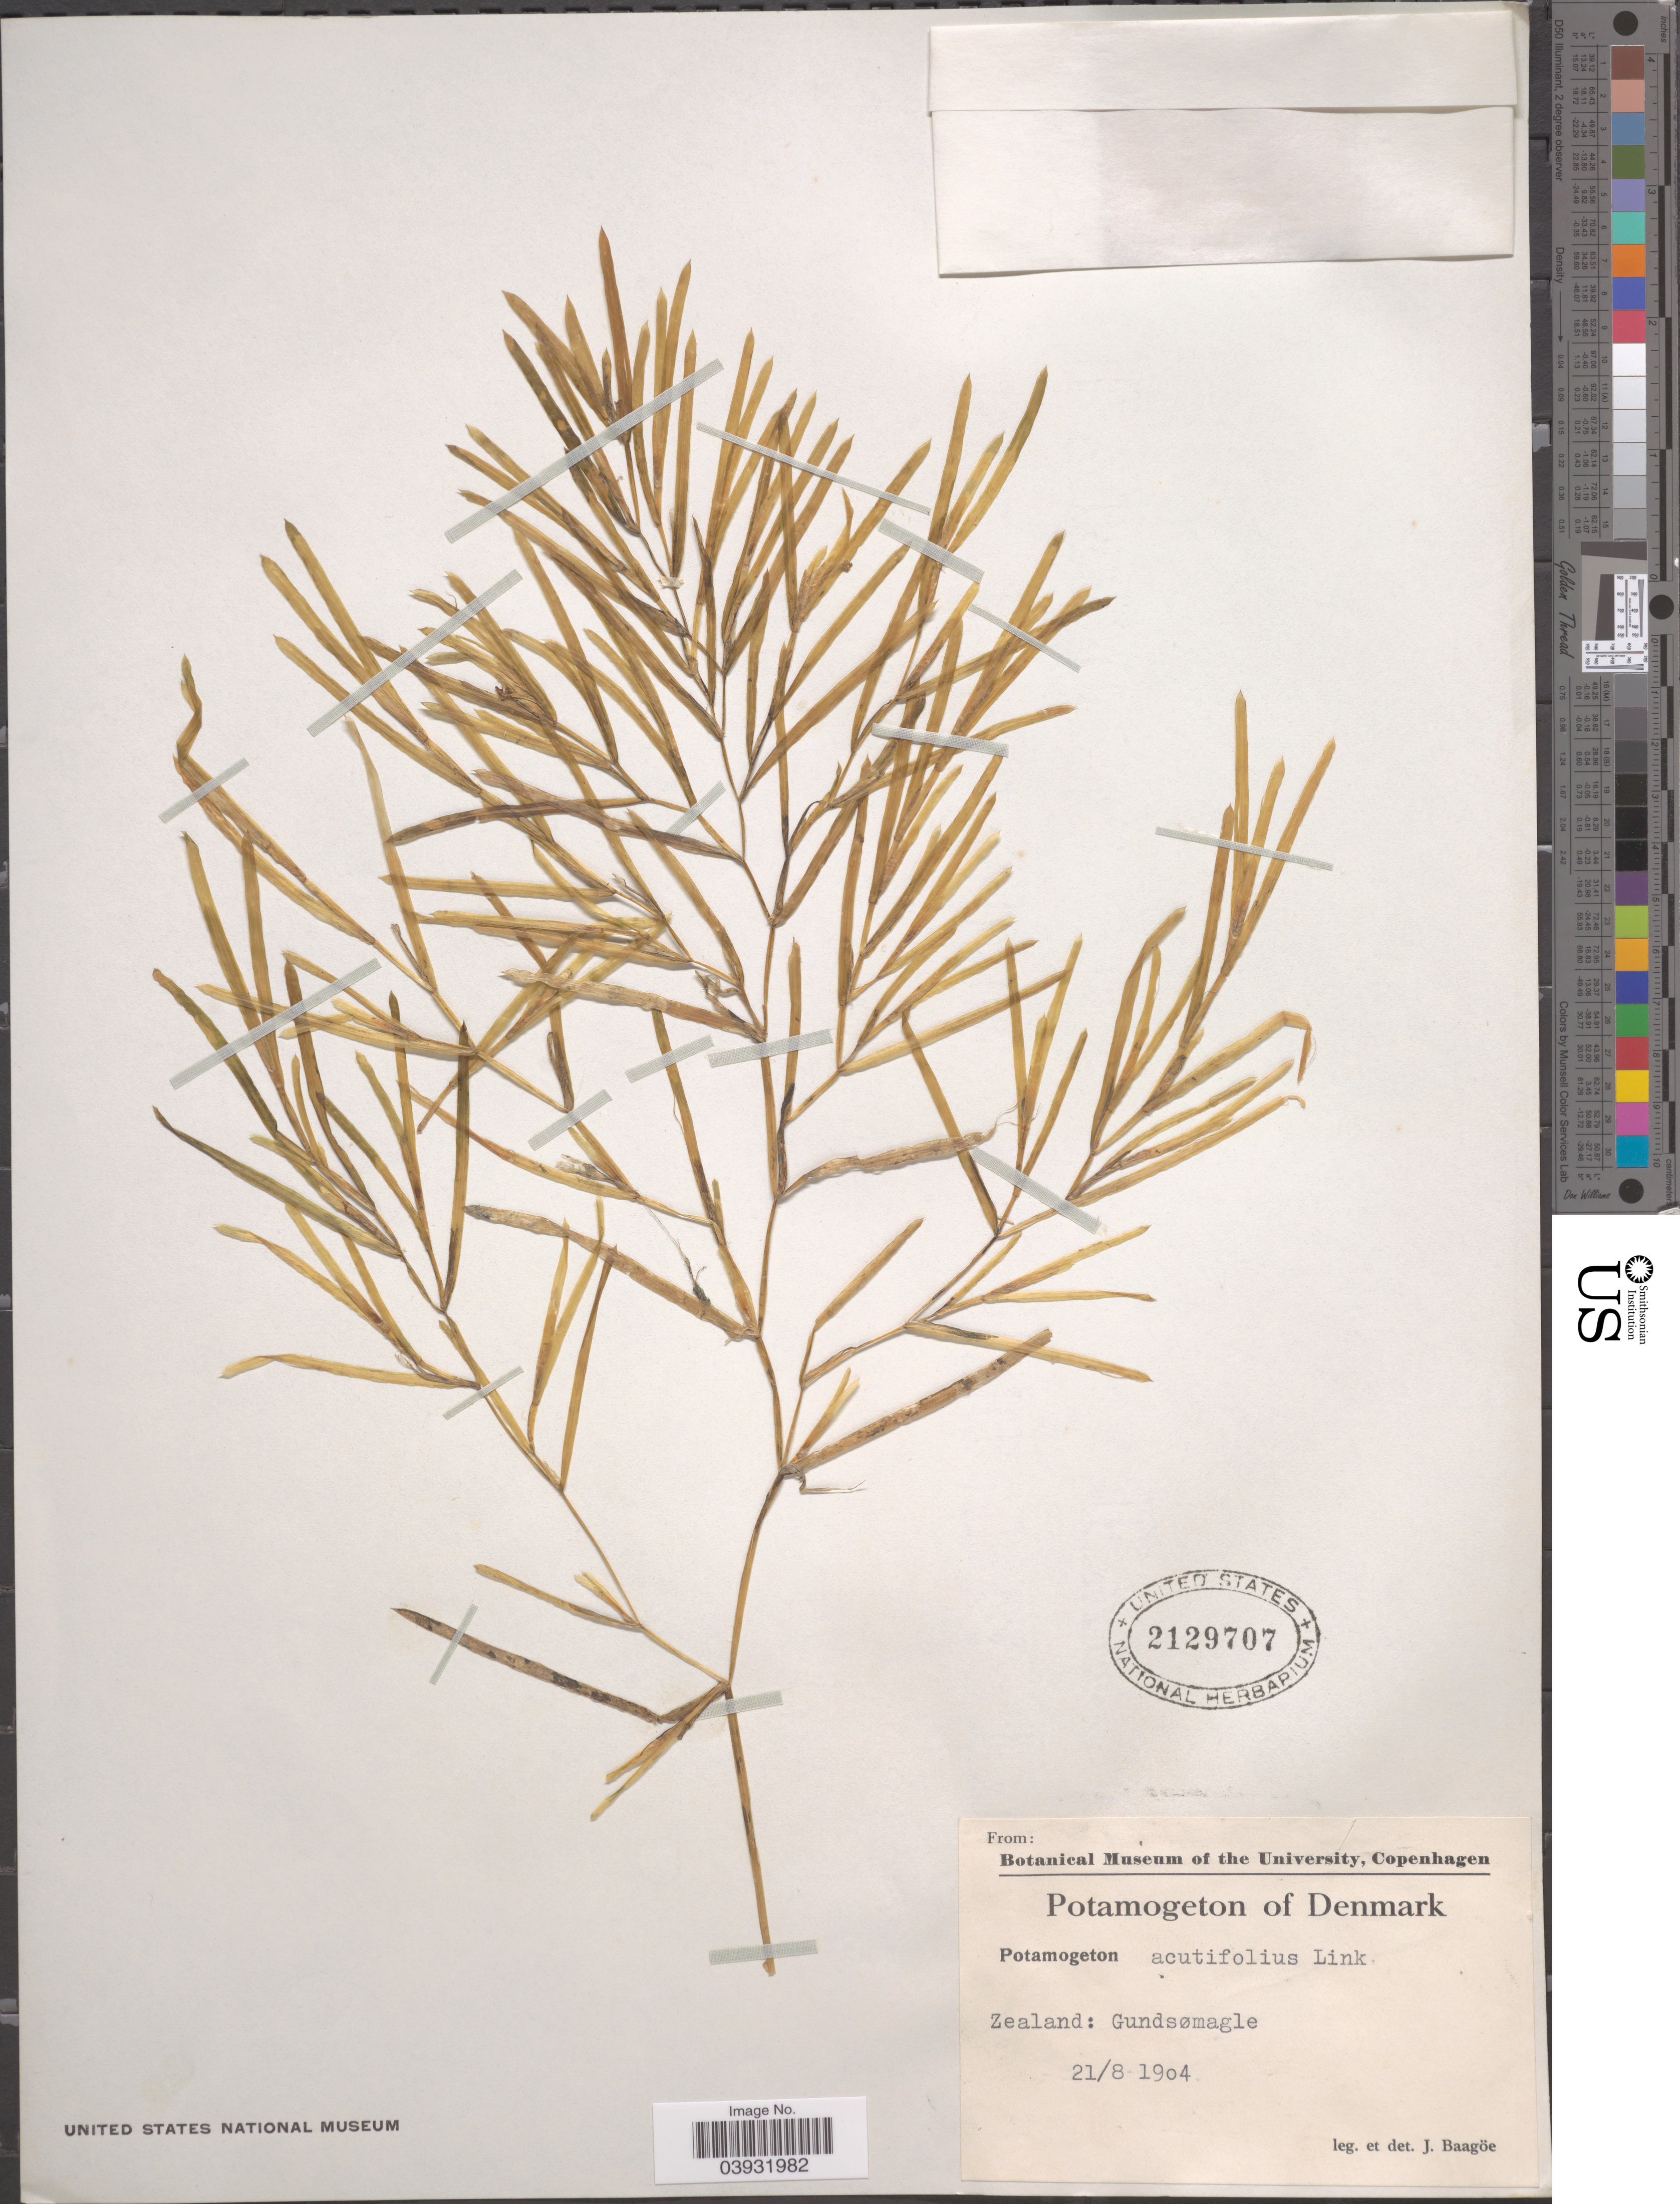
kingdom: Plantae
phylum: Tracheophyta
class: Liliopsida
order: Alismatales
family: Potamogetonaceae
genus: Potamogeton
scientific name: Potamogeton acutifolius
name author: Link ex Roem. & Schult.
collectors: J. Baagoe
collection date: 1904-08-21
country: Denmark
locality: Zealand: Gundsømagle.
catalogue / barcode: US 2129707